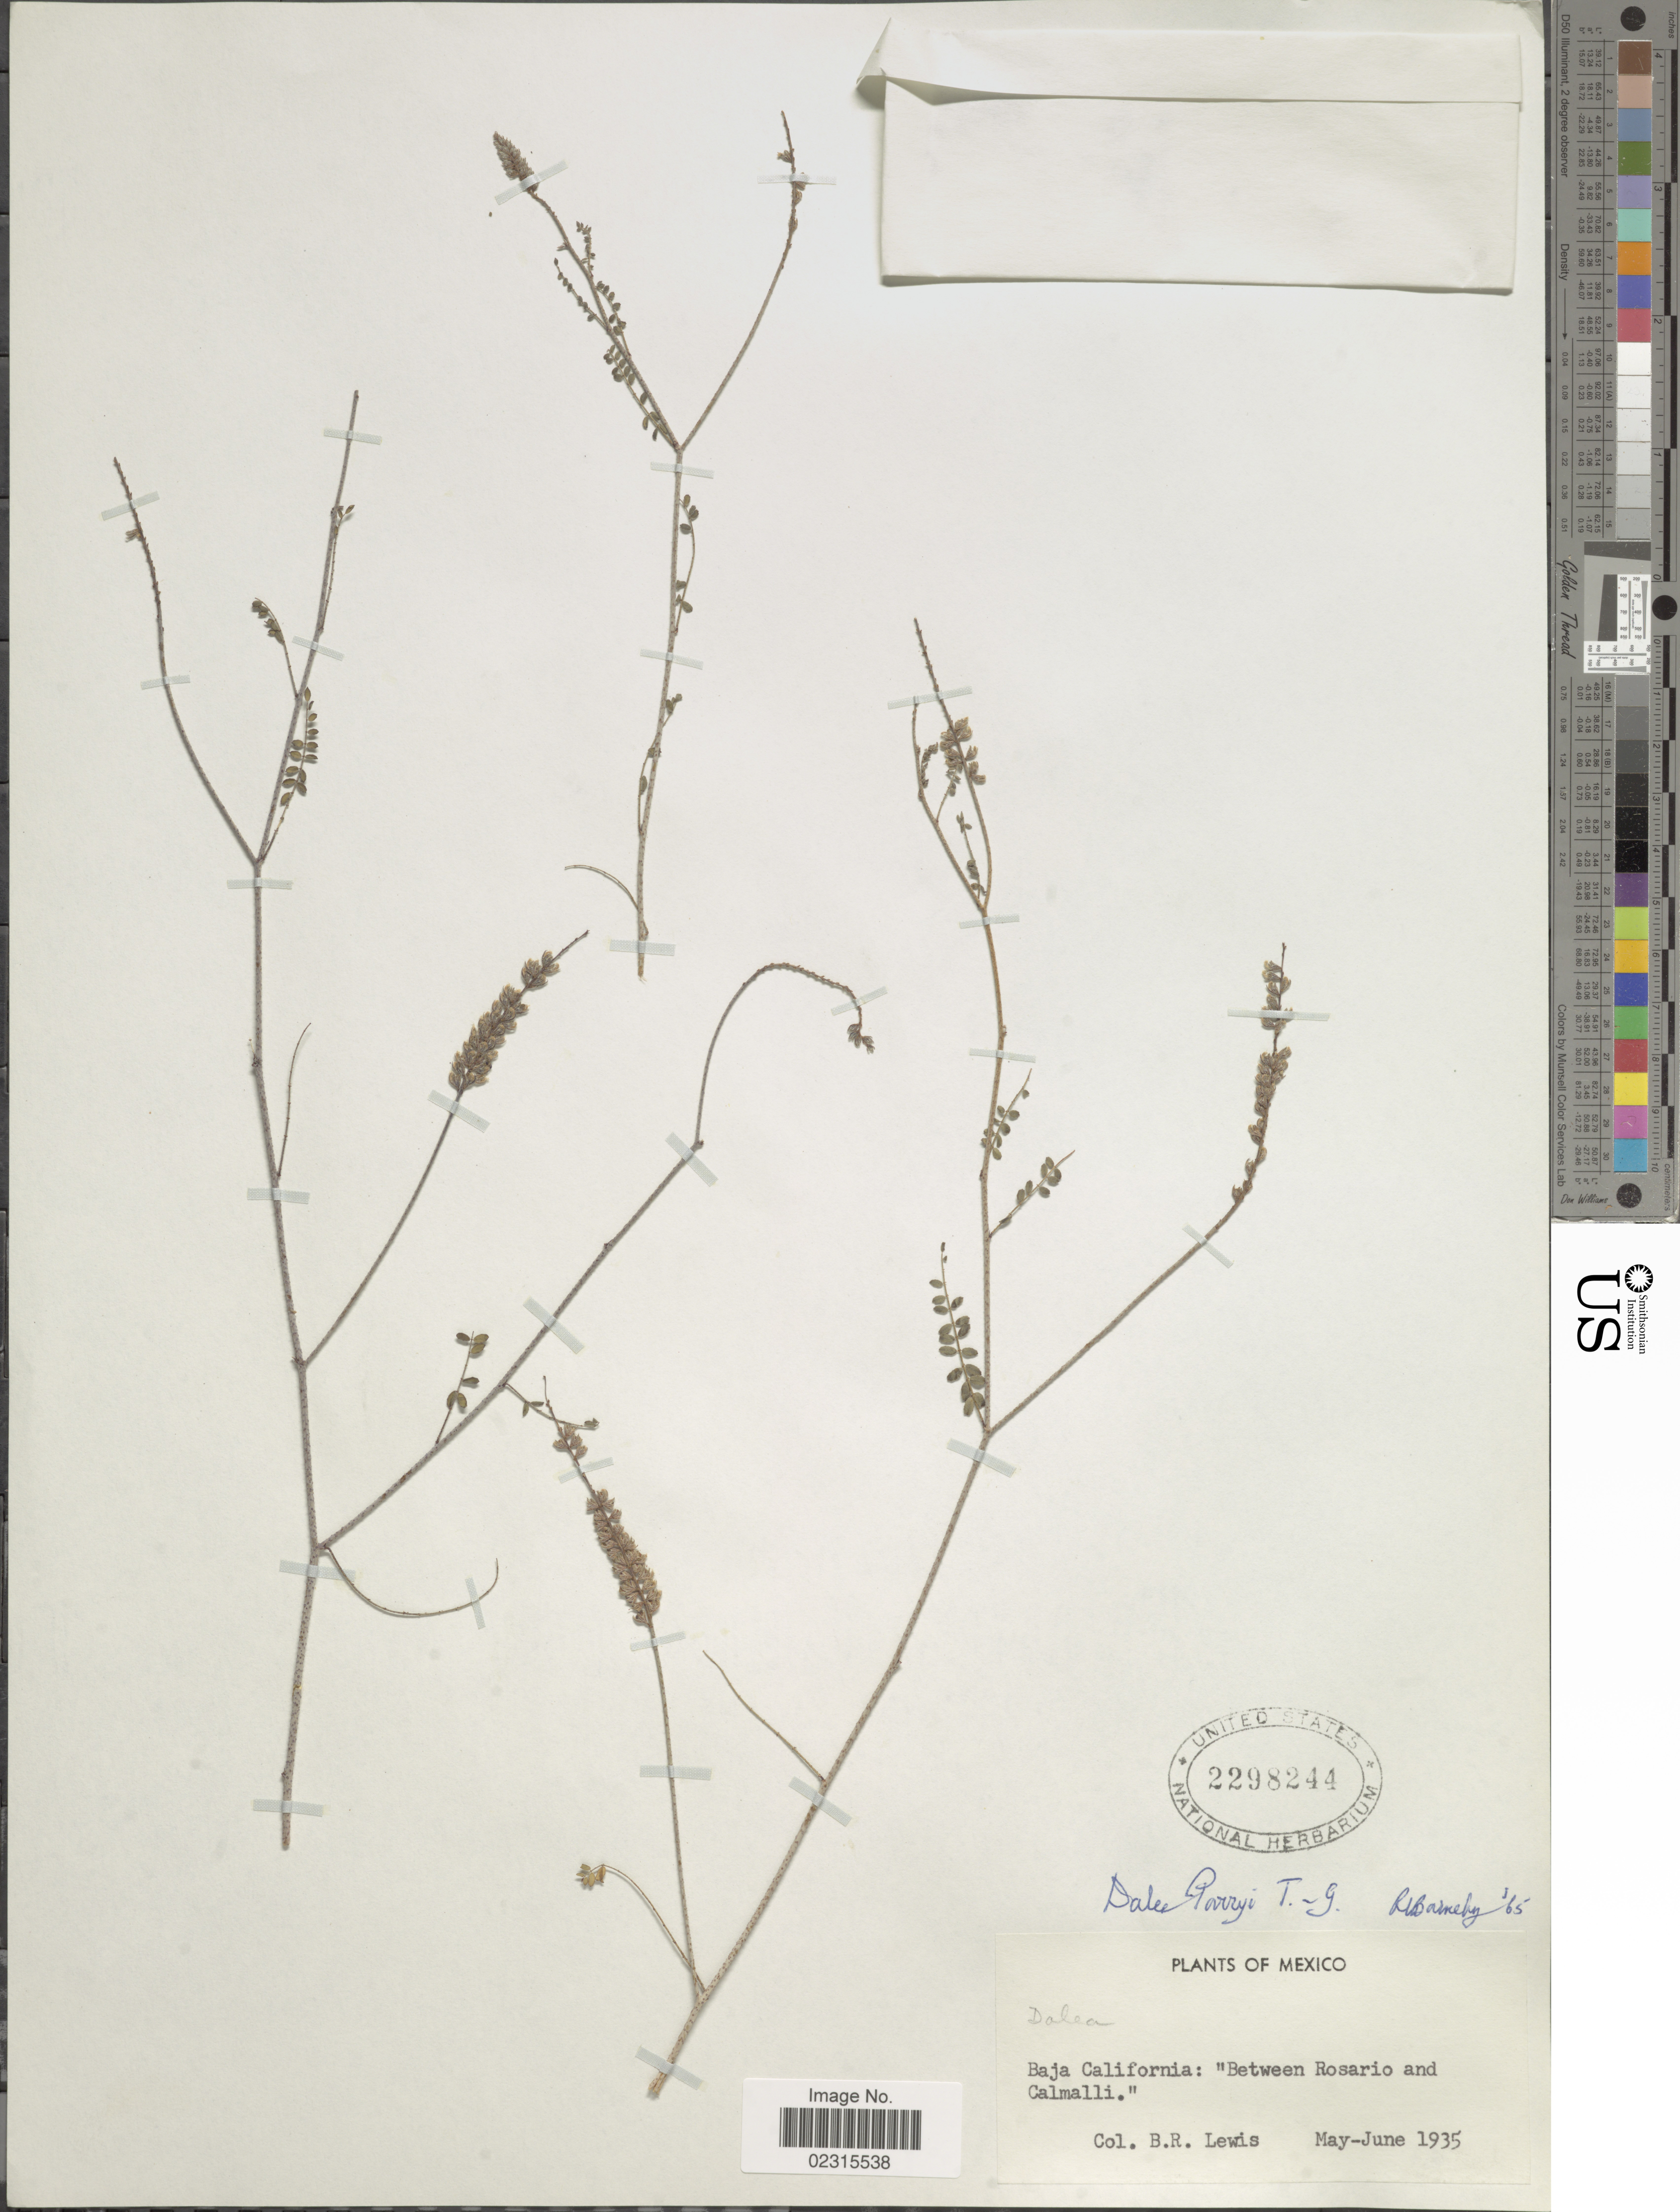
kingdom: Plantae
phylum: Tracheophyta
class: Magnoliopsida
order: Fabales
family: Fabaceae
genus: Marina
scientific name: Marina parryi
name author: (Torr. & A. Gray) Barneby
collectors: B. R. Lewis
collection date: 1935-05/1935-06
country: Mexico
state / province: Baja California Norte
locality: Between Rosario and Calmalli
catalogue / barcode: US 2298244